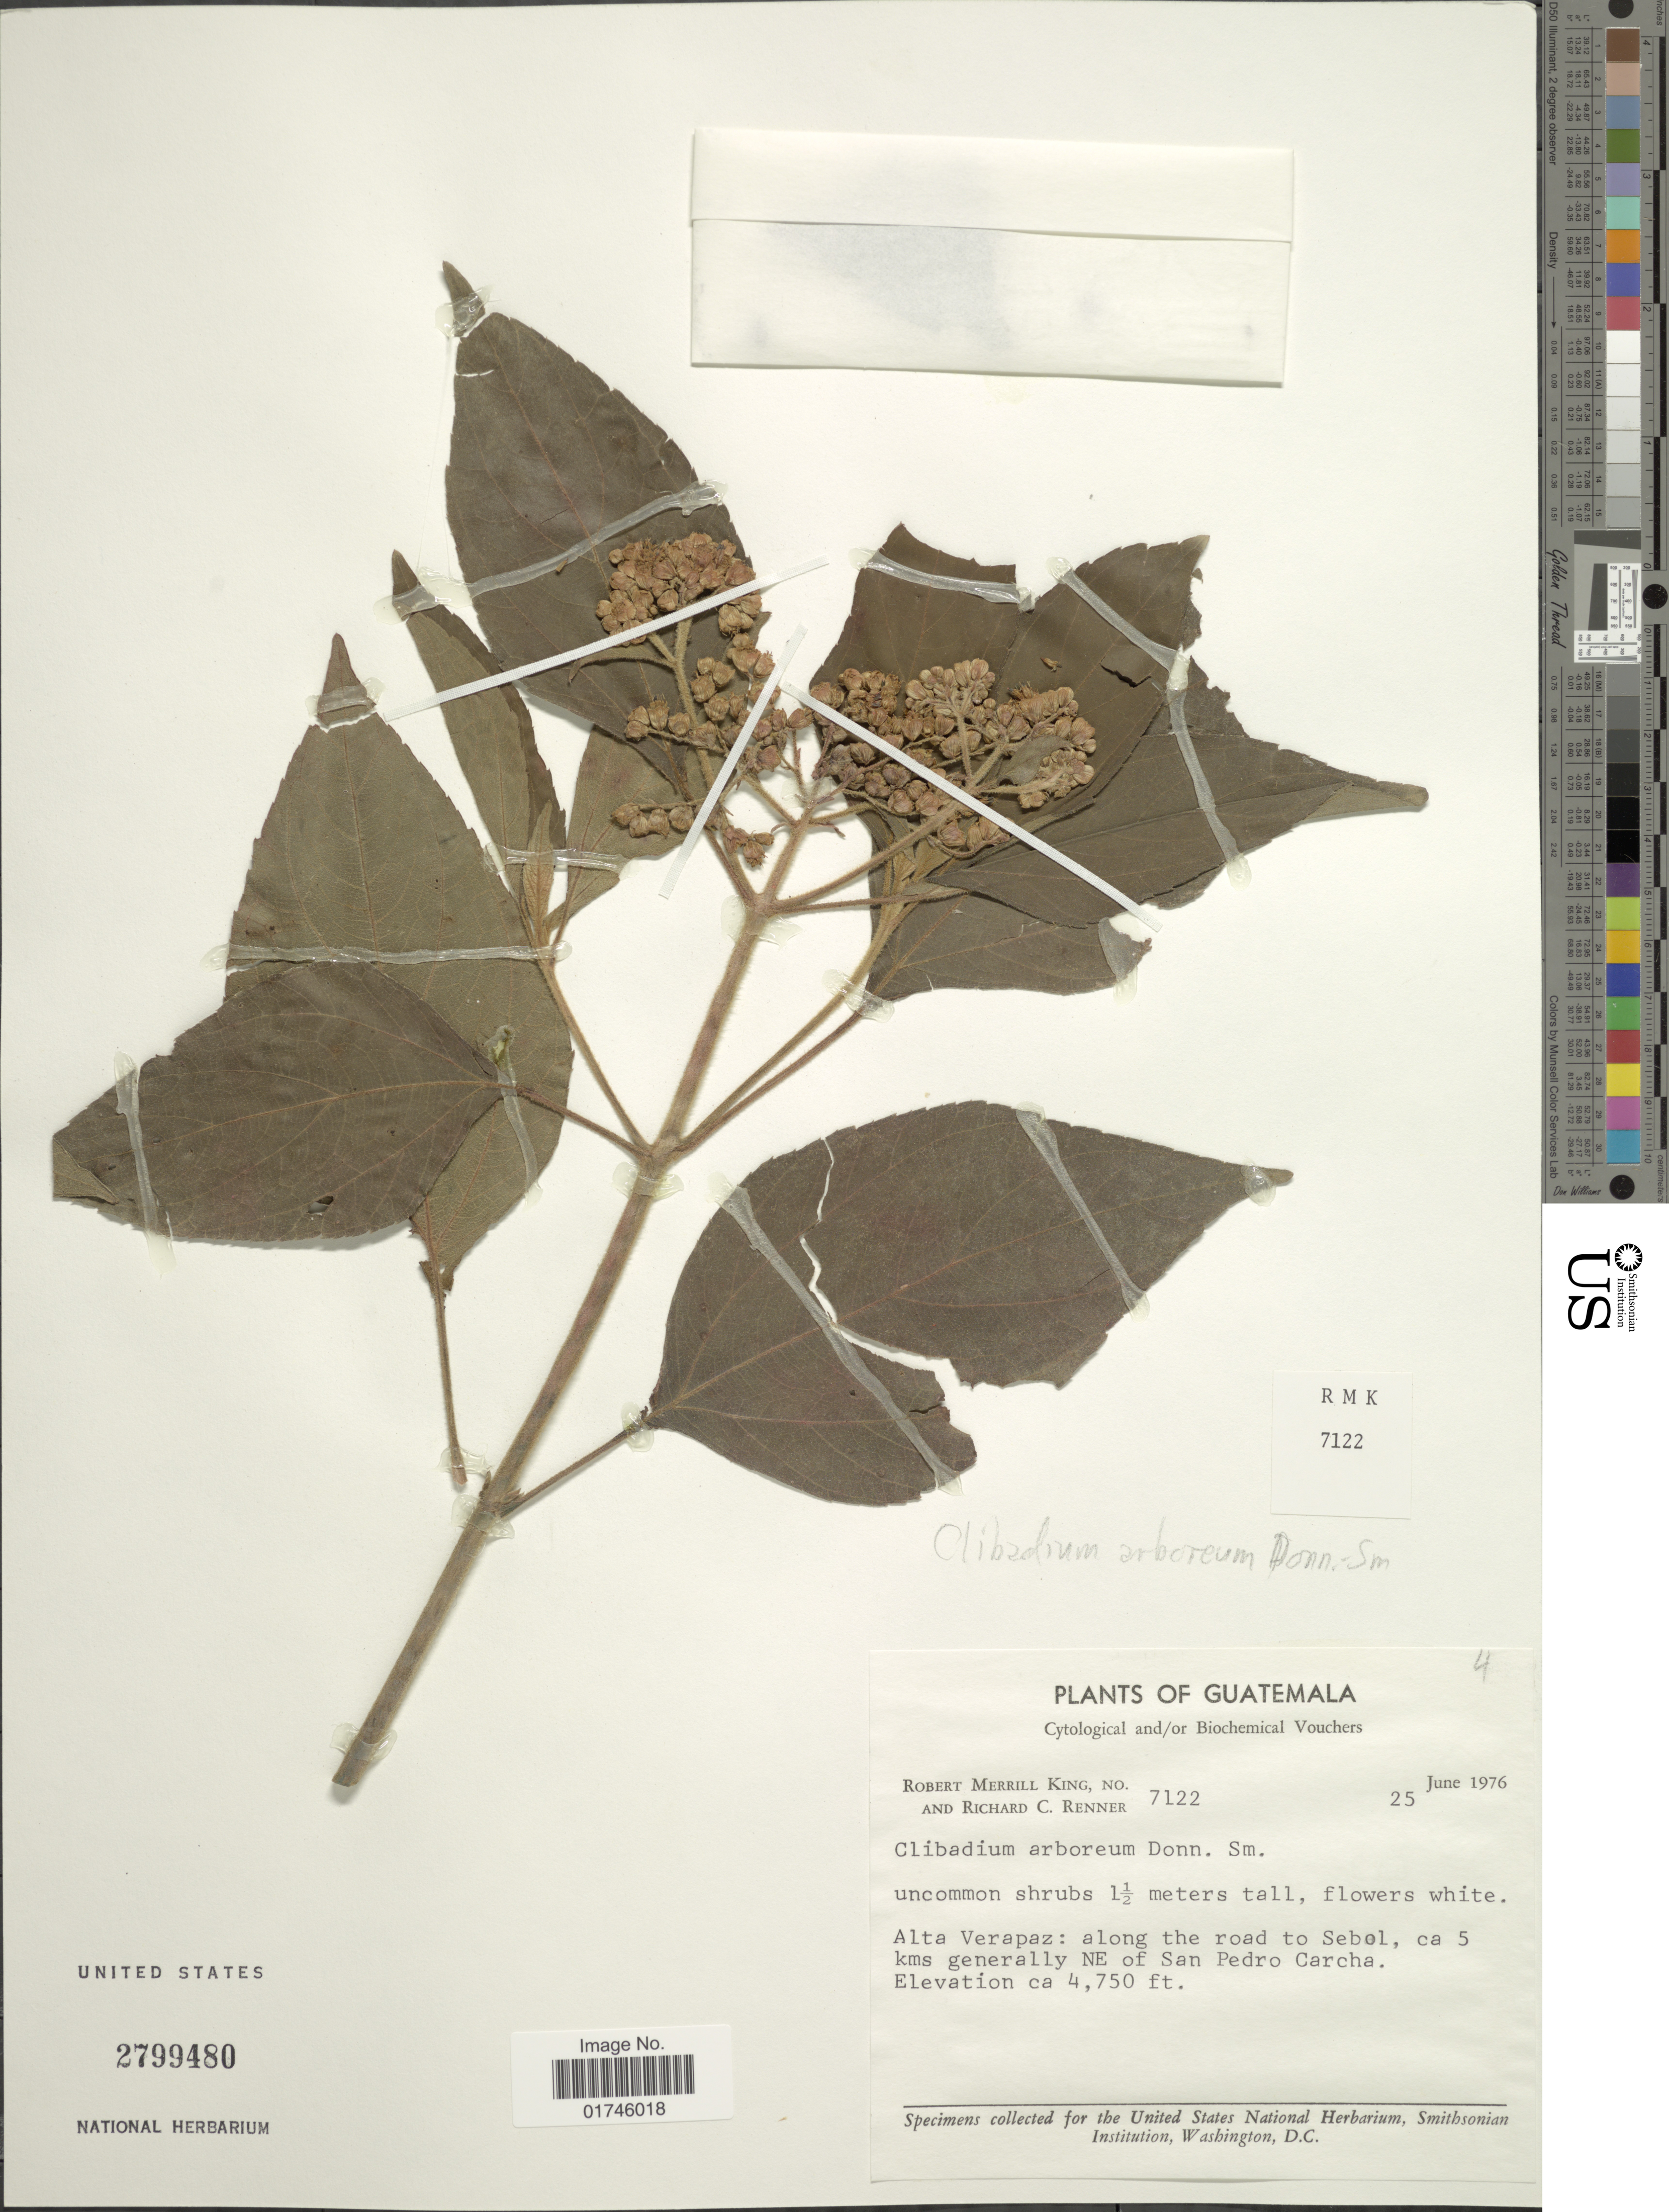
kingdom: Plantae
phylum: Tracheophyta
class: Magnoliopsida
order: Asterales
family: Asteraceae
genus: Clibadium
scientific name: Clibadium arboreum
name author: Donn. Sm.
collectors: R. M. King & R. C. Renner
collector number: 7122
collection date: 1976-06-25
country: Guatemala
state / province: Alta Verapaz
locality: Alta Verapaz: along the road to Sebol, ca. 5 kms generally NE of San Pedro Carcha.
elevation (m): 1448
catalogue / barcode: US 2799480